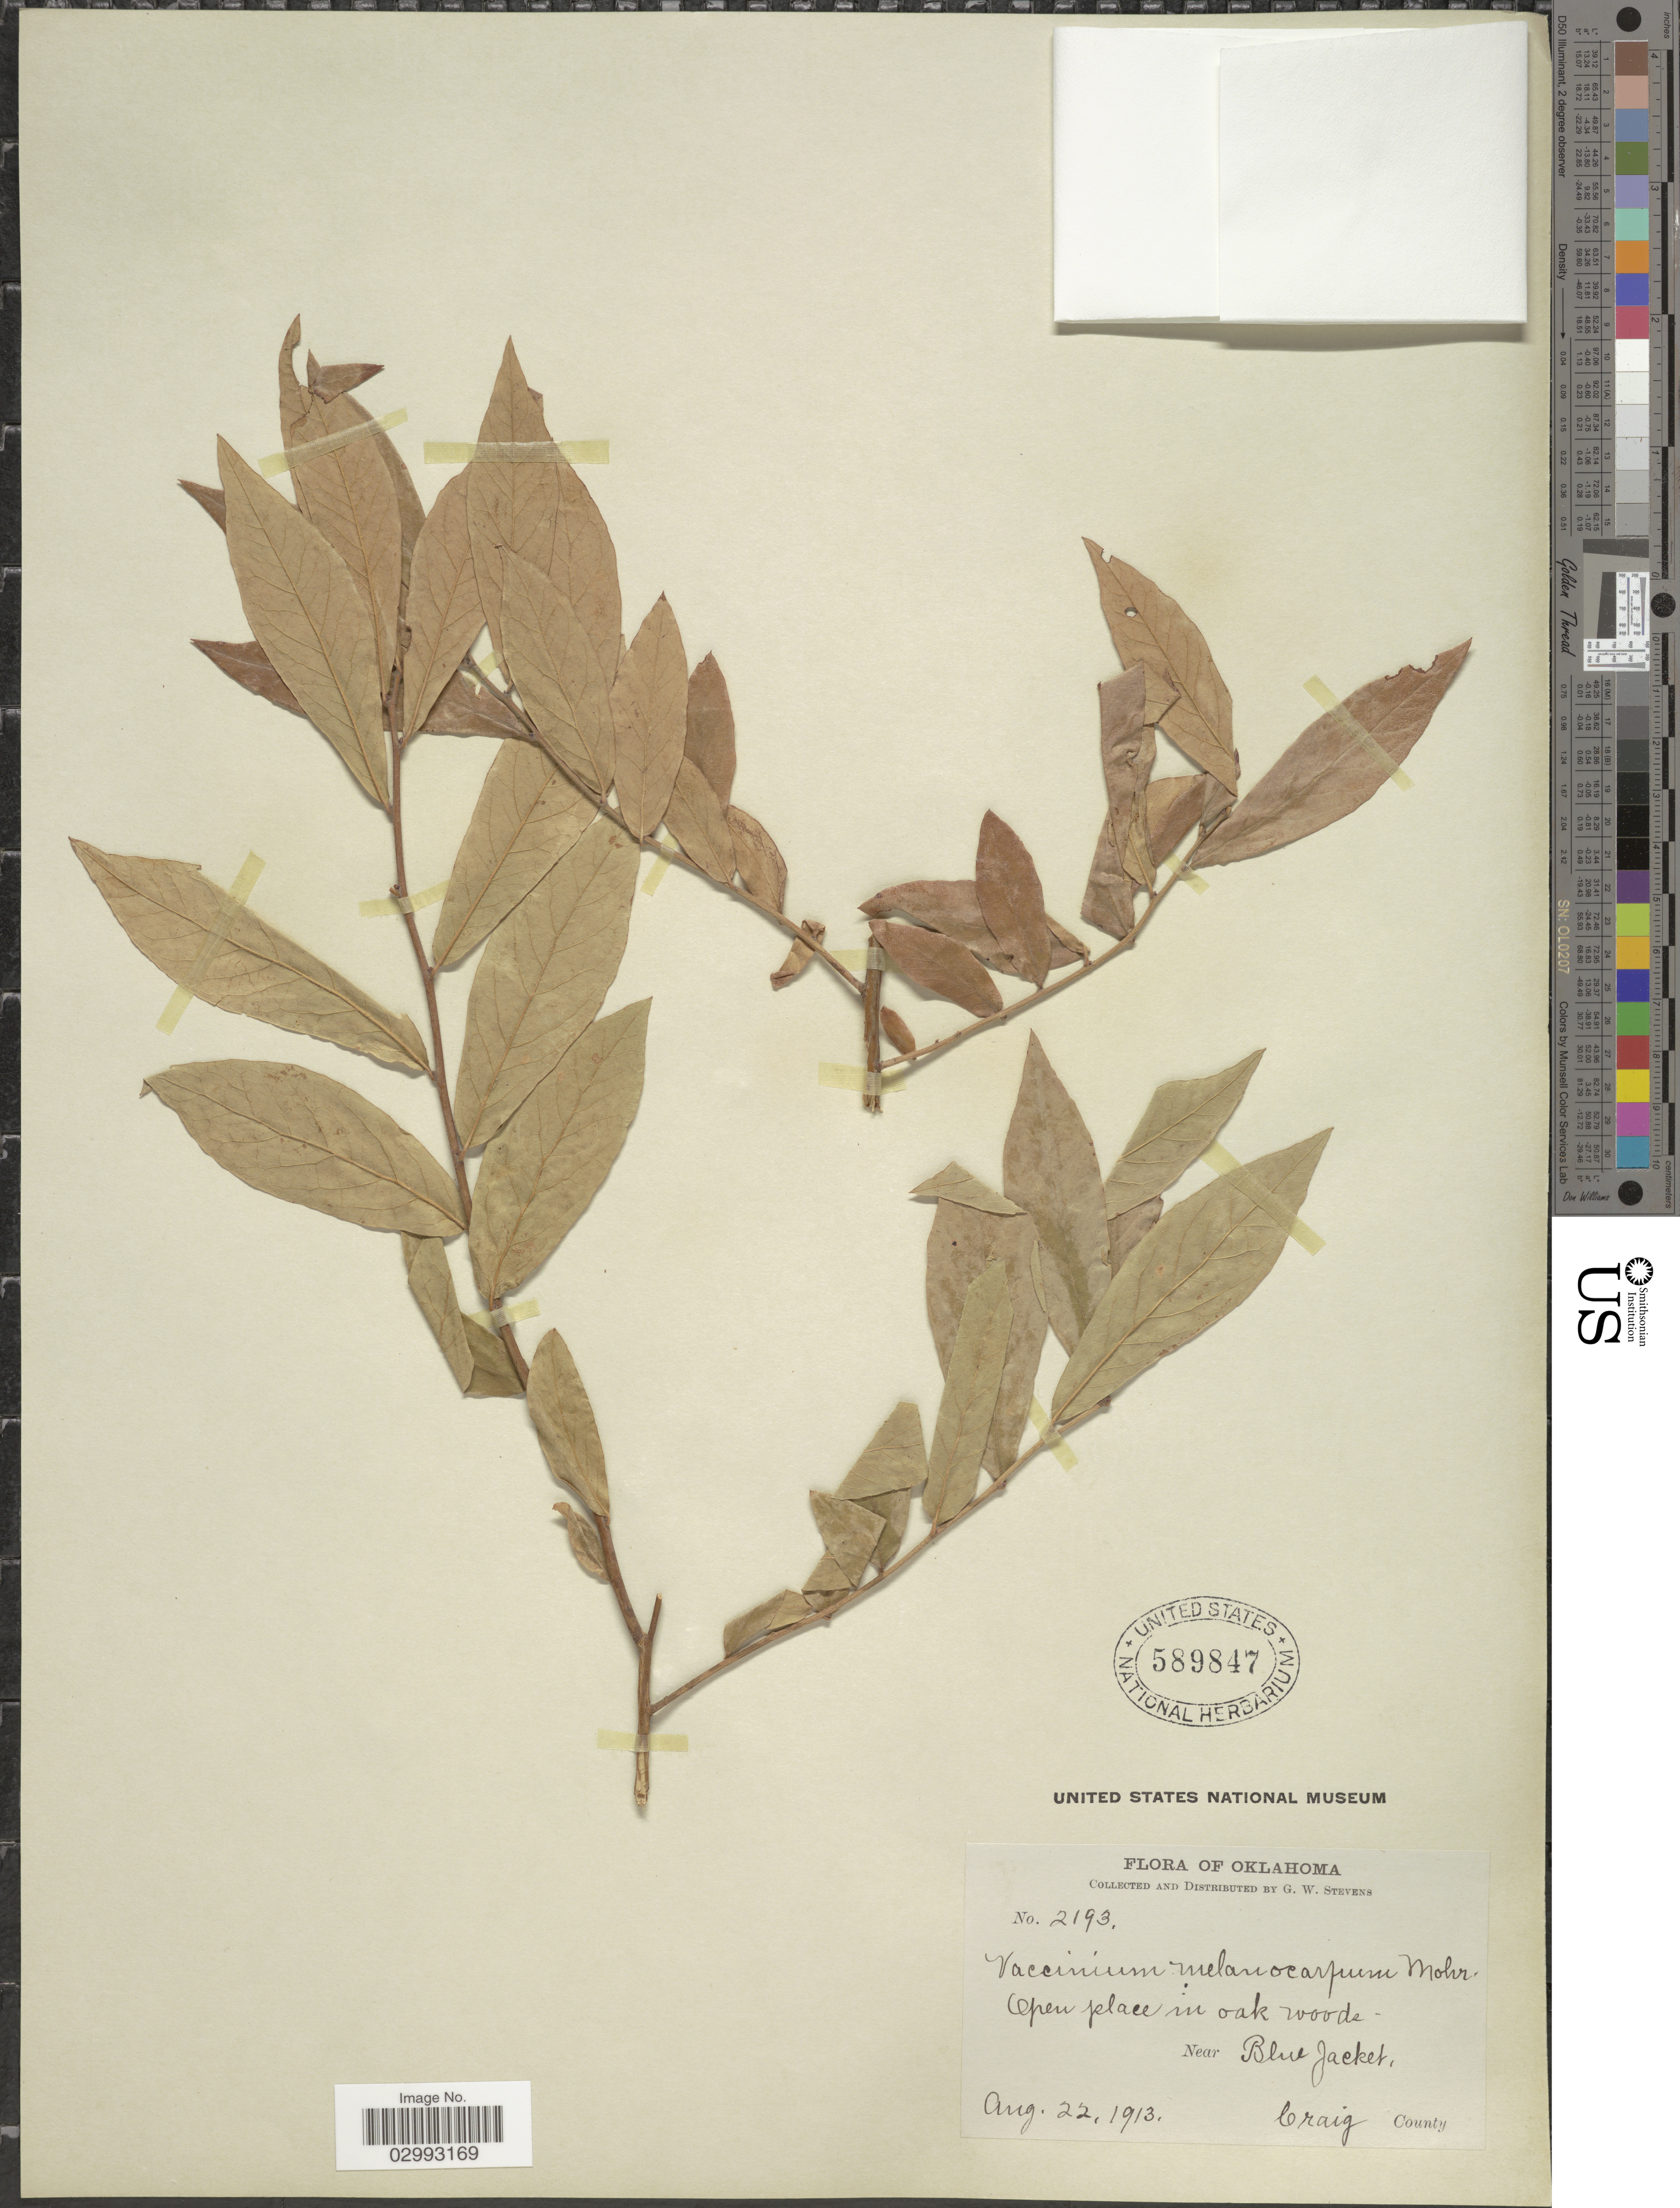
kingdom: Plantae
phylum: Tracheophyta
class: Magnoliopsida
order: Ericales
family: Ericaceae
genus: Polycodium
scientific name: Polycodium melanocarpum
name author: (C. Mohr) Small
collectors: G. W. Stevens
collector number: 2193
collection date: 1913-04-22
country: United States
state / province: Oklahoma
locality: Near Blue Jacket, Craig County.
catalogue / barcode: US 589847